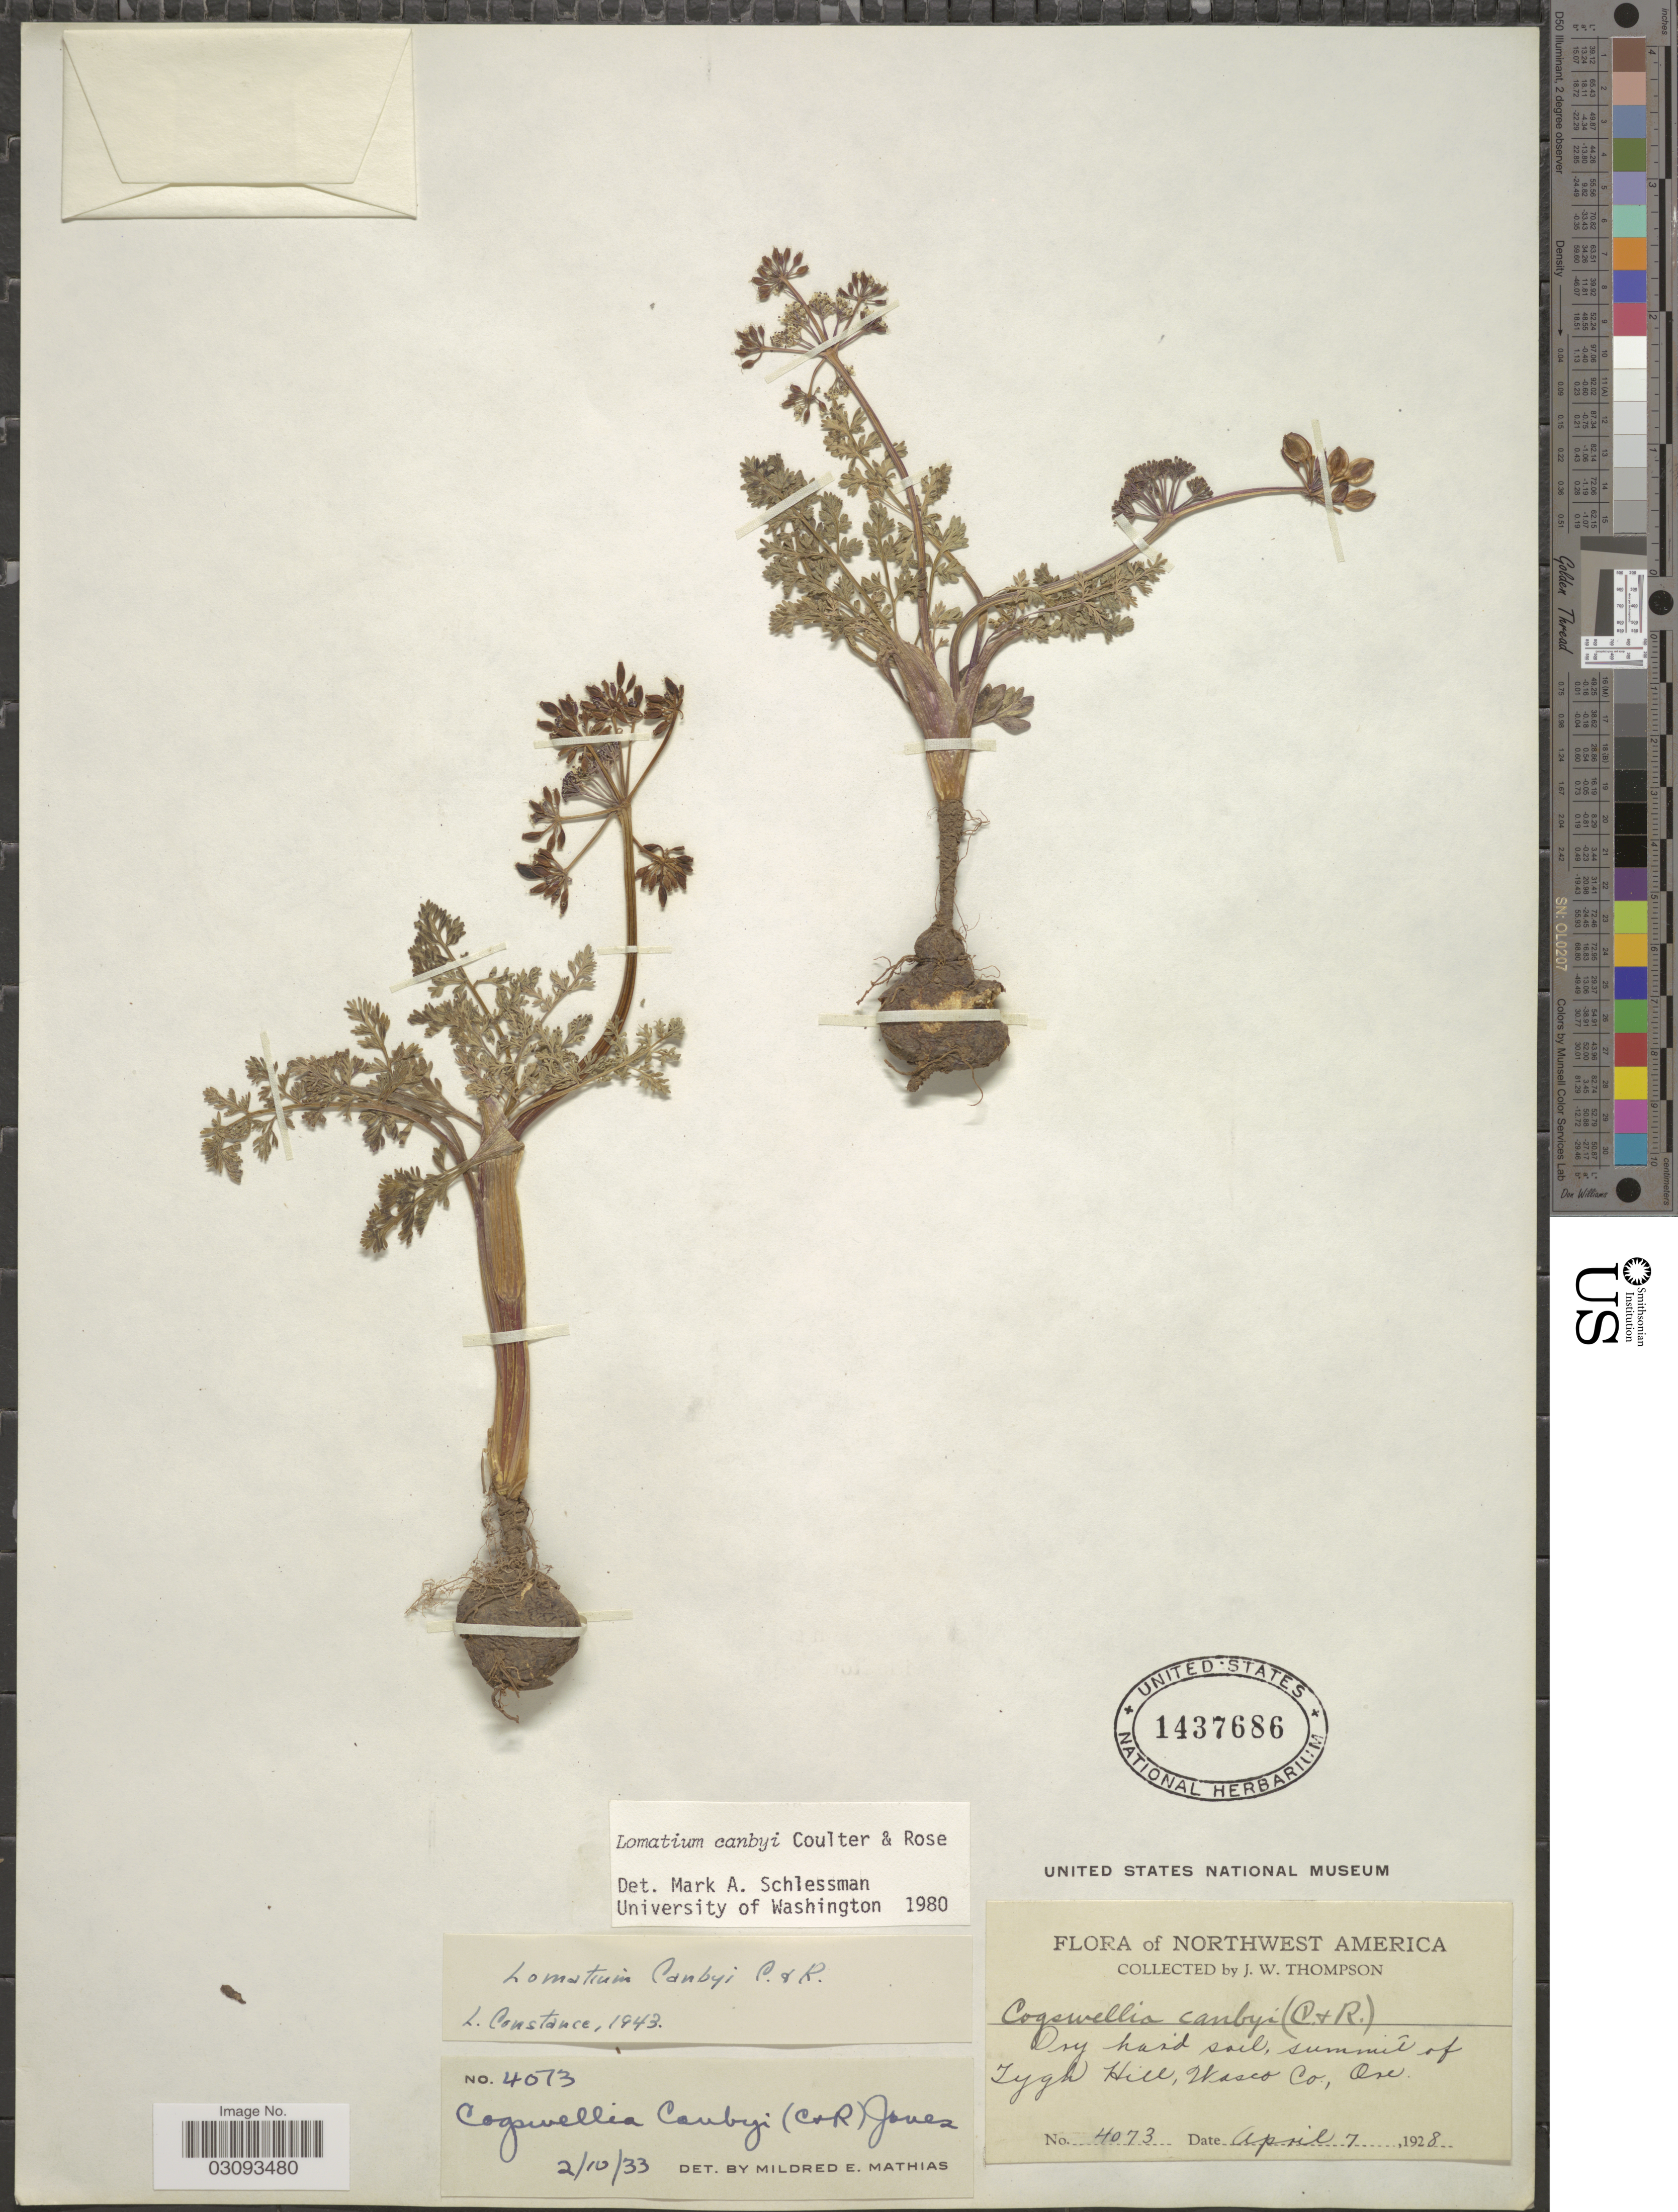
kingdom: Plantae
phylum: Tracheophyta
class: Magnoliopsida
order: Apiales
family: Apiaceae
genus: Lomatium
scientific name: Lomatium canbyi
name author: (J.M. Coult. & Rose) J.M. Coult. & Rose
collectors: J. Thompson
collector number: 4073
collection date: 1928-04-07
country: United States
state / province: Oregon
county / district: Wasco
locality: Summit of Tygh Hill, Wasco Co.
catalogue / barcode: US 1437686